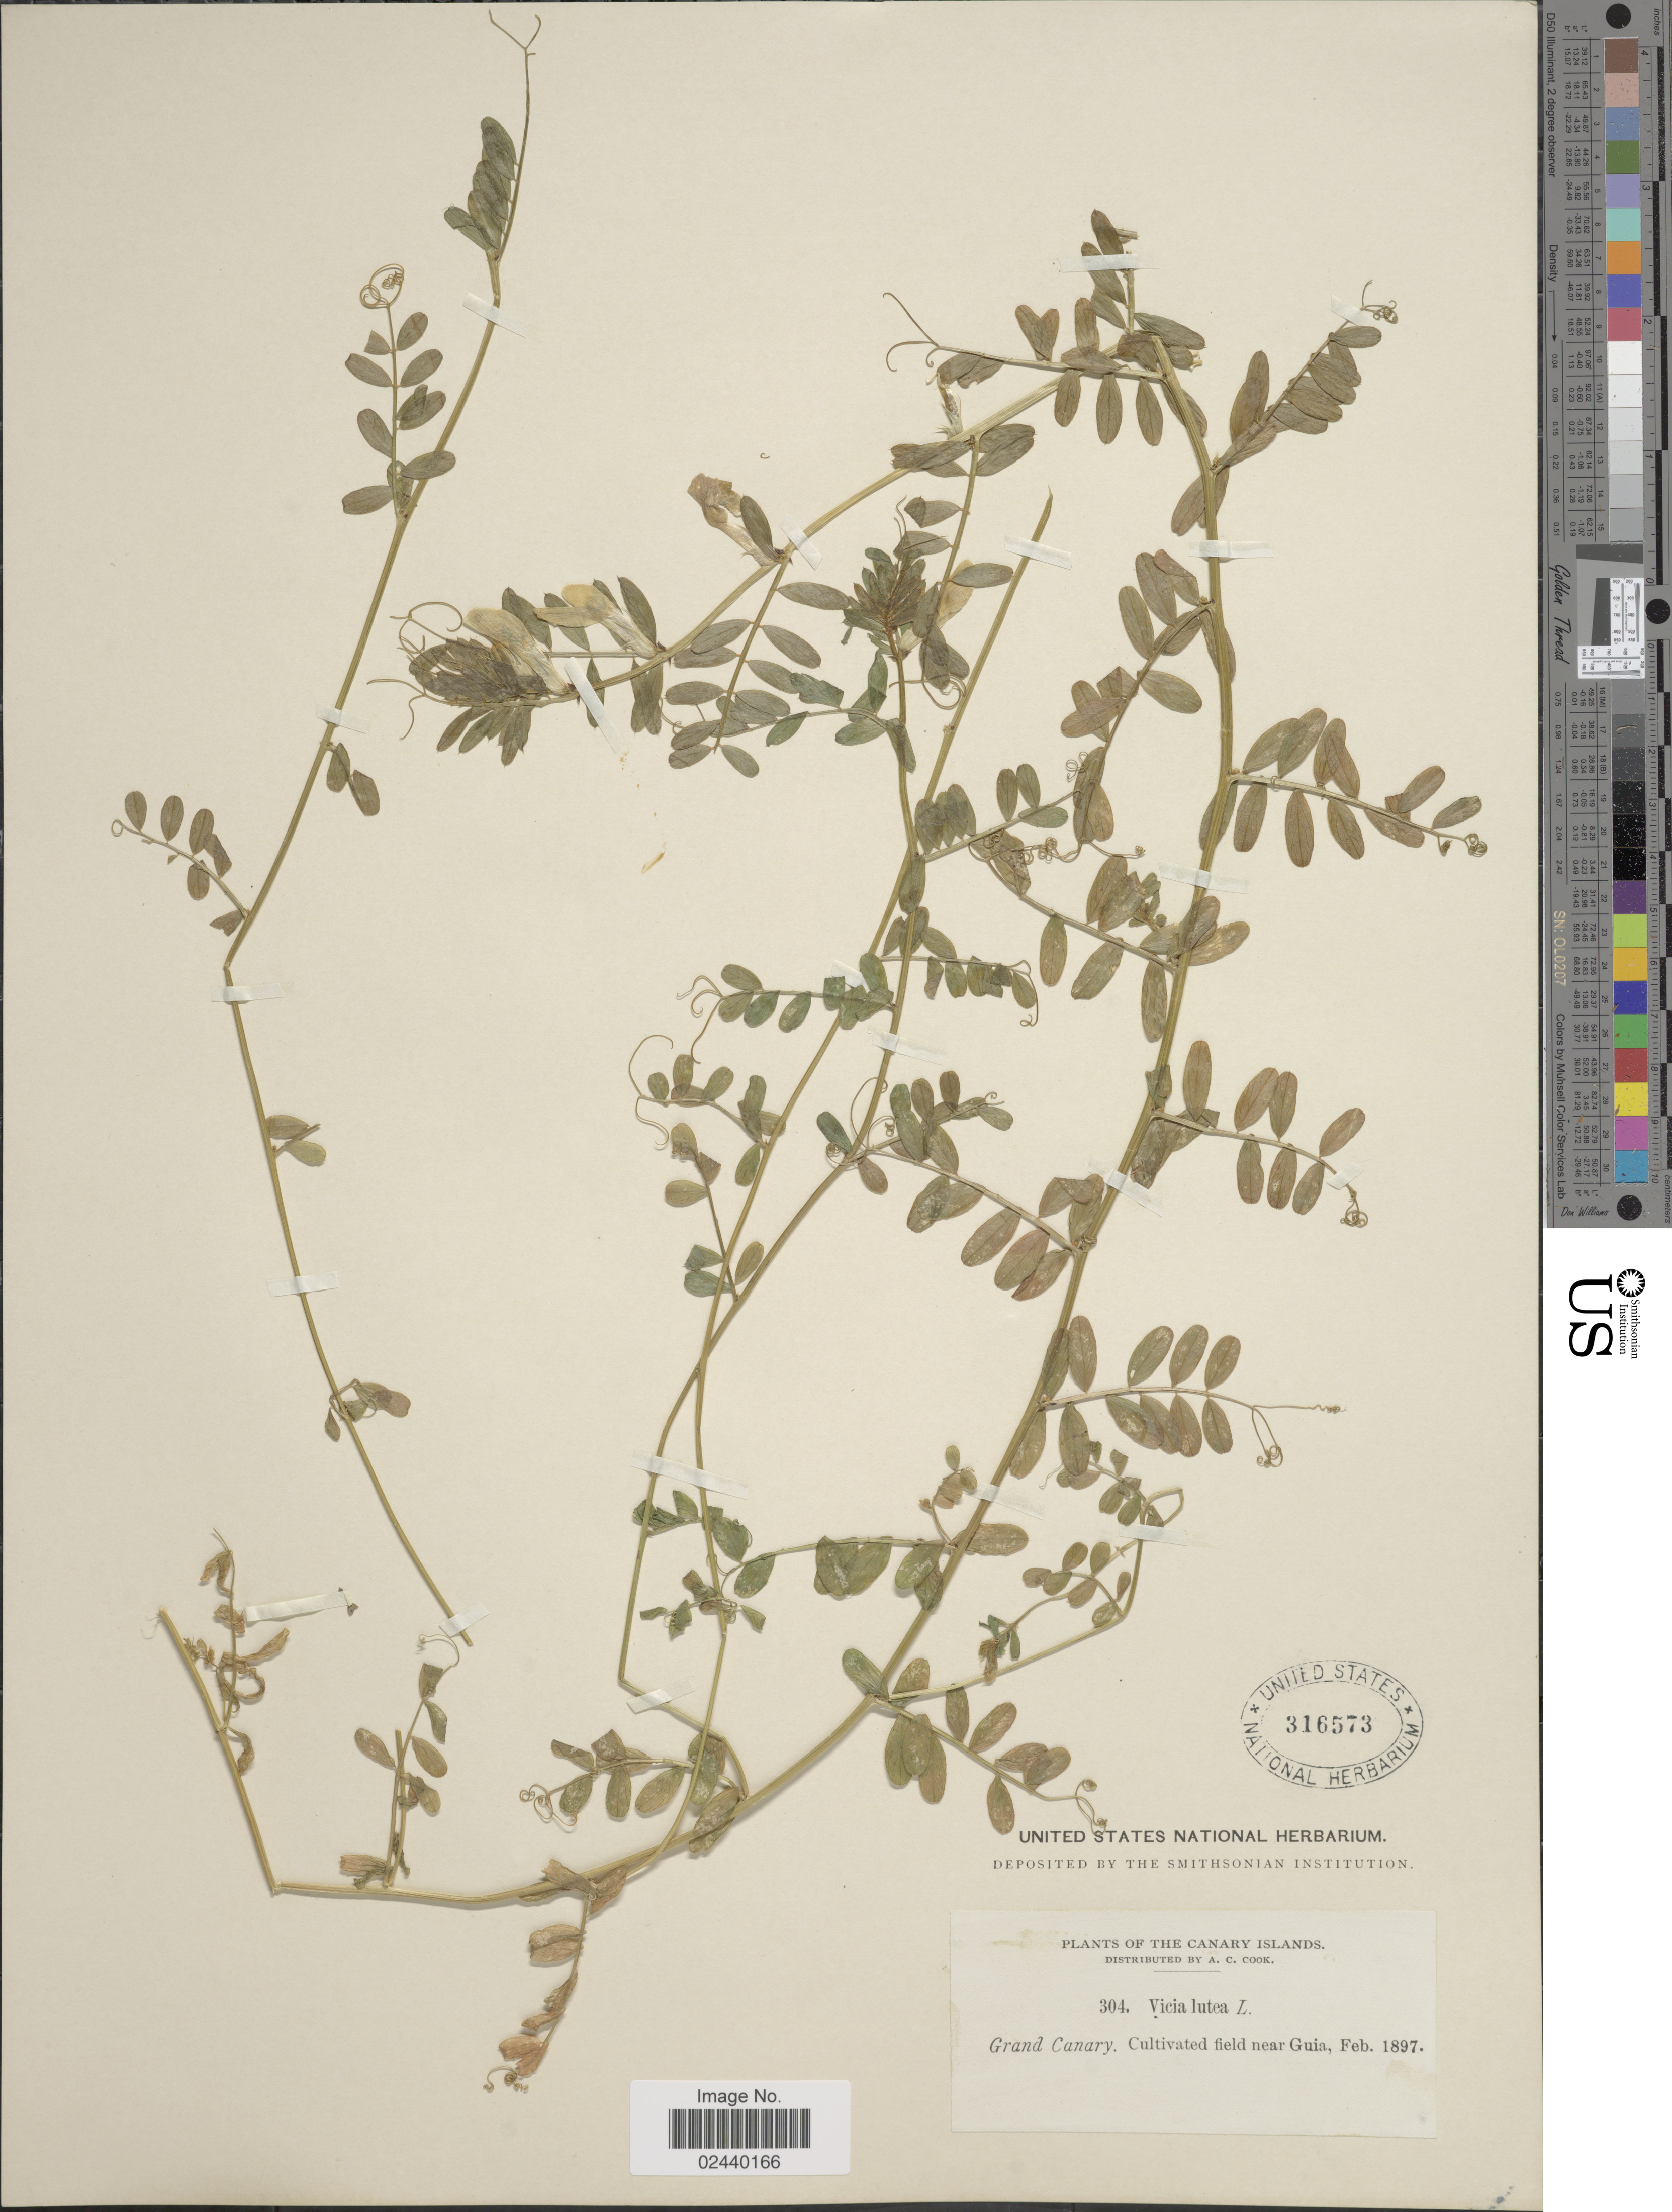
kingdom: Plantae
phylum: Tracheophyta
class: Magnoliopsida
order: Fabales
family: Fabaceae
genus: Vicia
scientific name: Vicia lutea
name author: L.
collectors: Alice C. Cook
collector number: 304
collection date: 1897-02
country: Spain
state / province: Canarias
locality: The Canary Islands, Grand Canary, cultivated field near Guia.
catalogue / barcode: US 316573